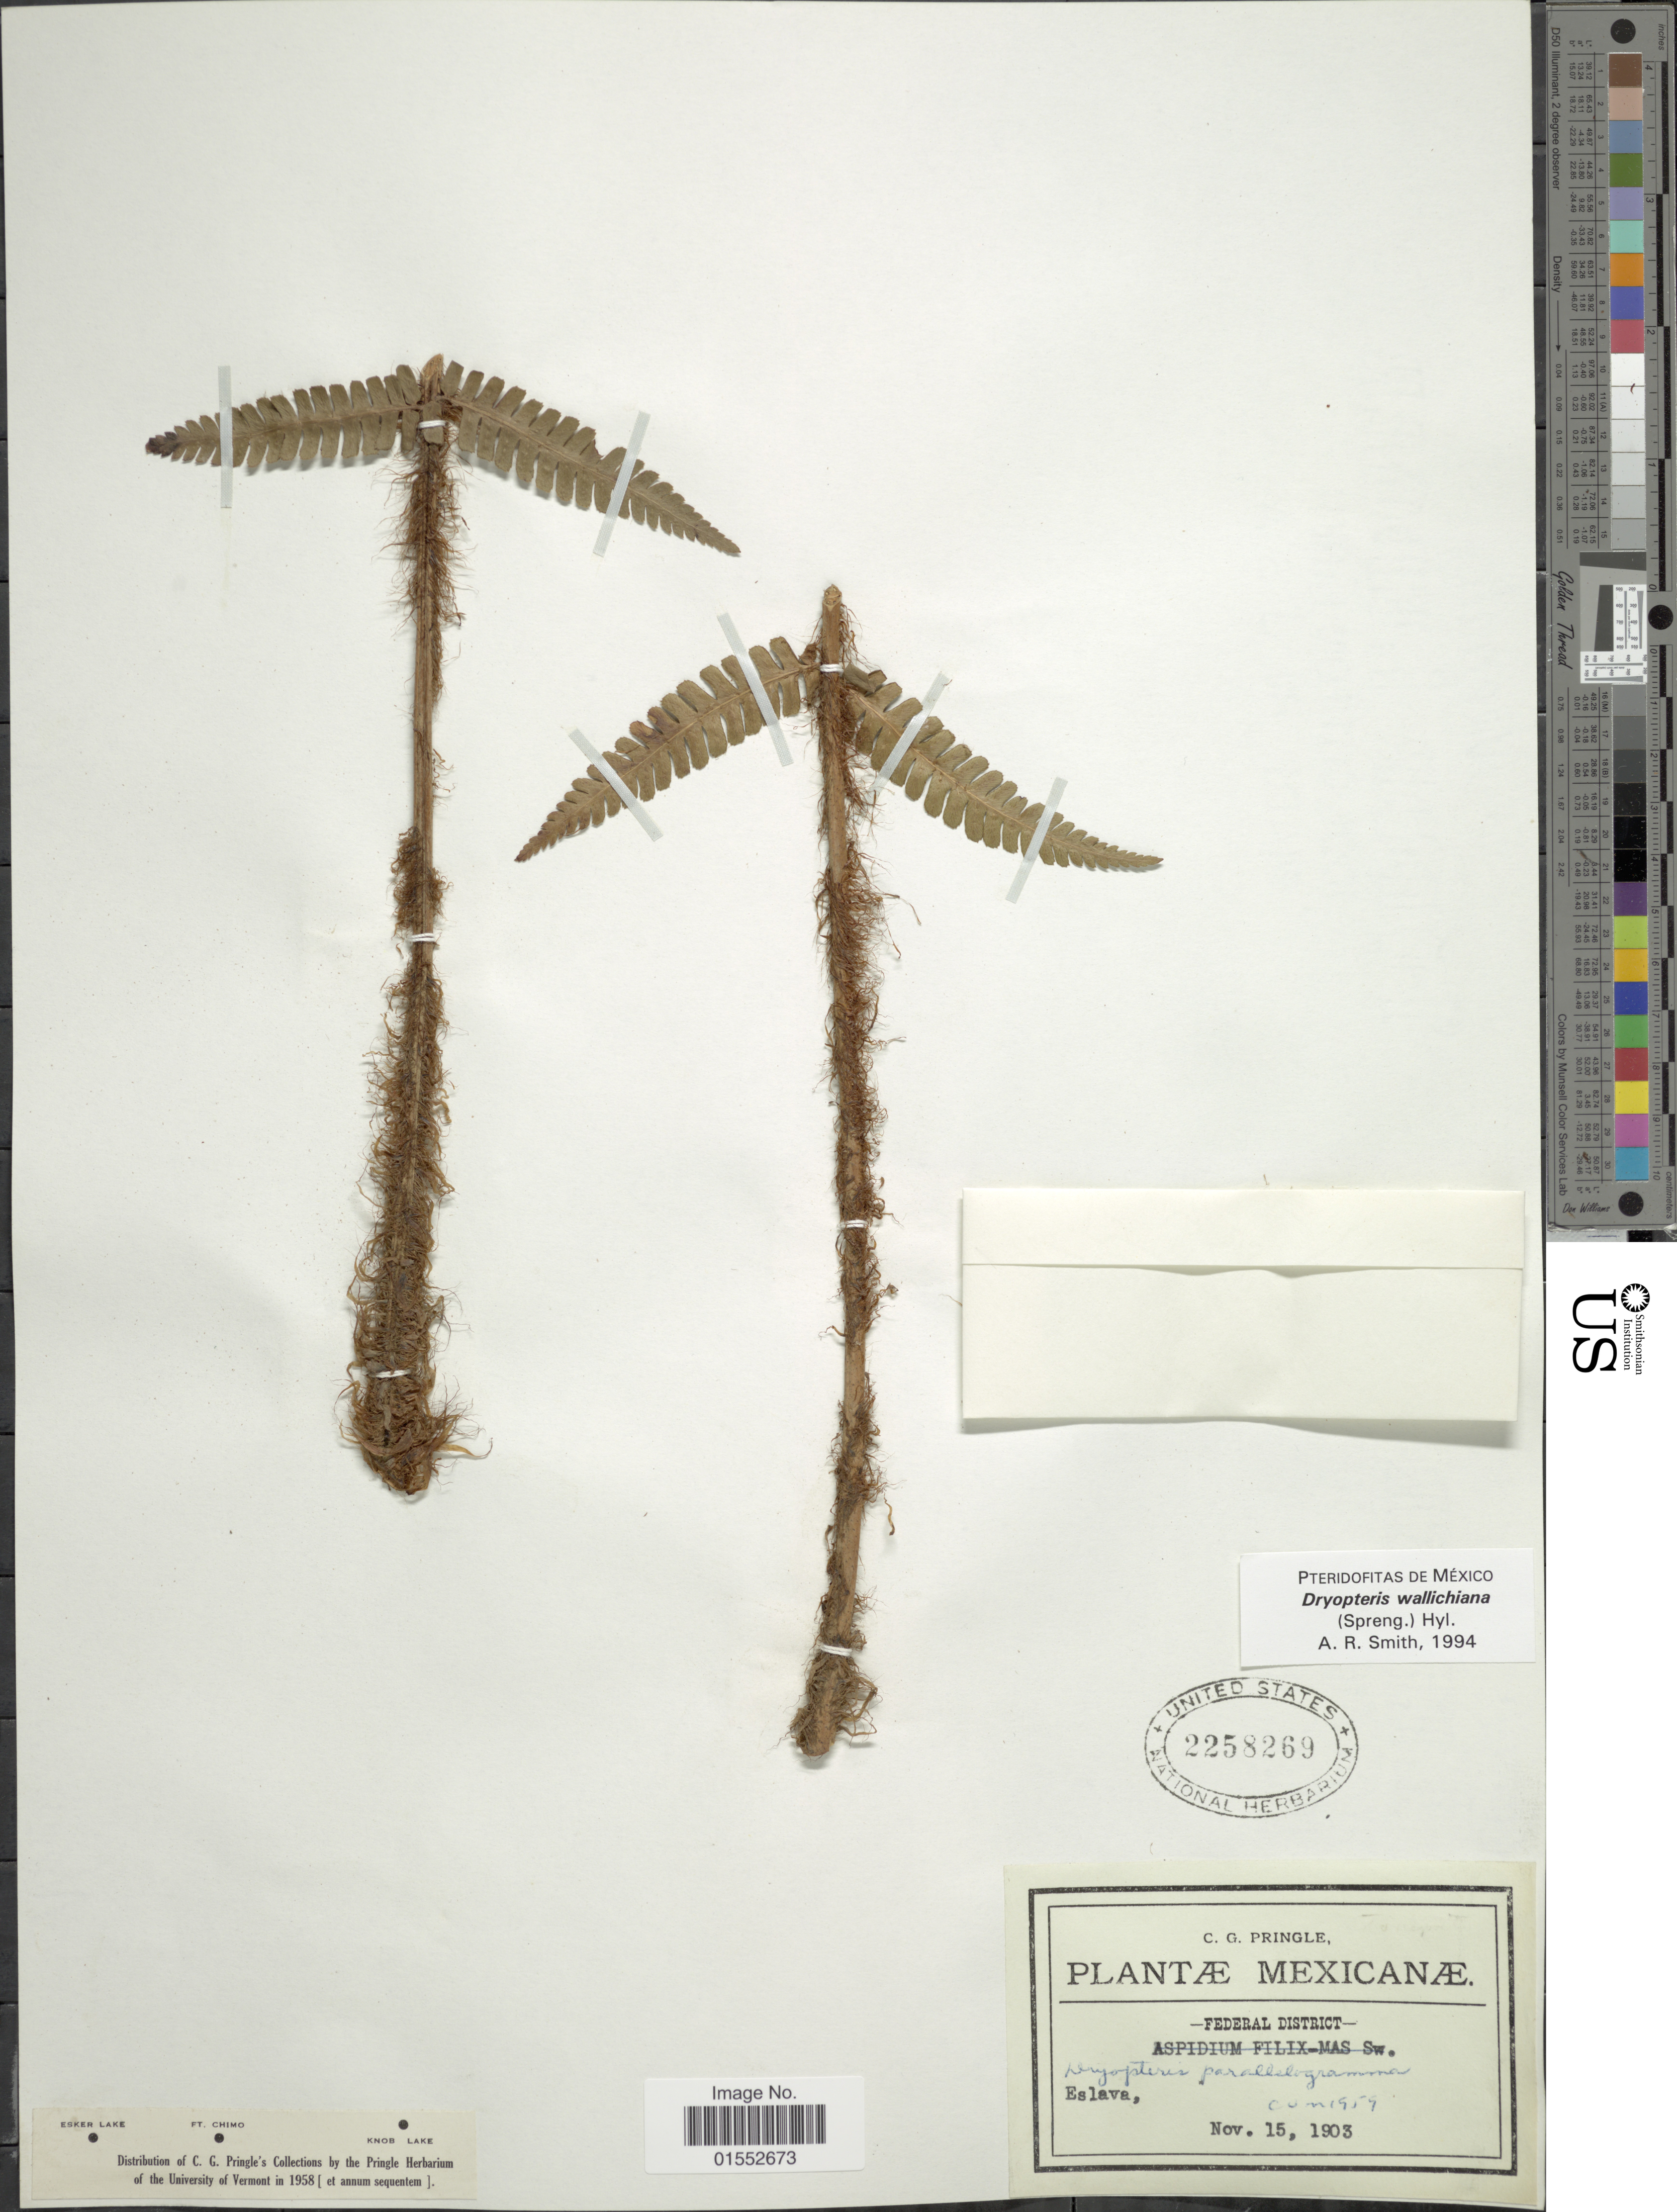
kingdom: Plantae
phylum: Tracheophyta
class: Polypodiopsida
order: Polypodiales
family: Dryopteridaceae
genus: Dryopteris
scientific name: Dryopteris wallichiana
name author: (Spreng.) Hyl.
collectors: C. G. Pringle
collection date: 1903-11-15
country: Mexico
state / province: Distrito Federal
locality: Mexicanæ, Federal District, Eslava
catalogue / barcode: US 2258269